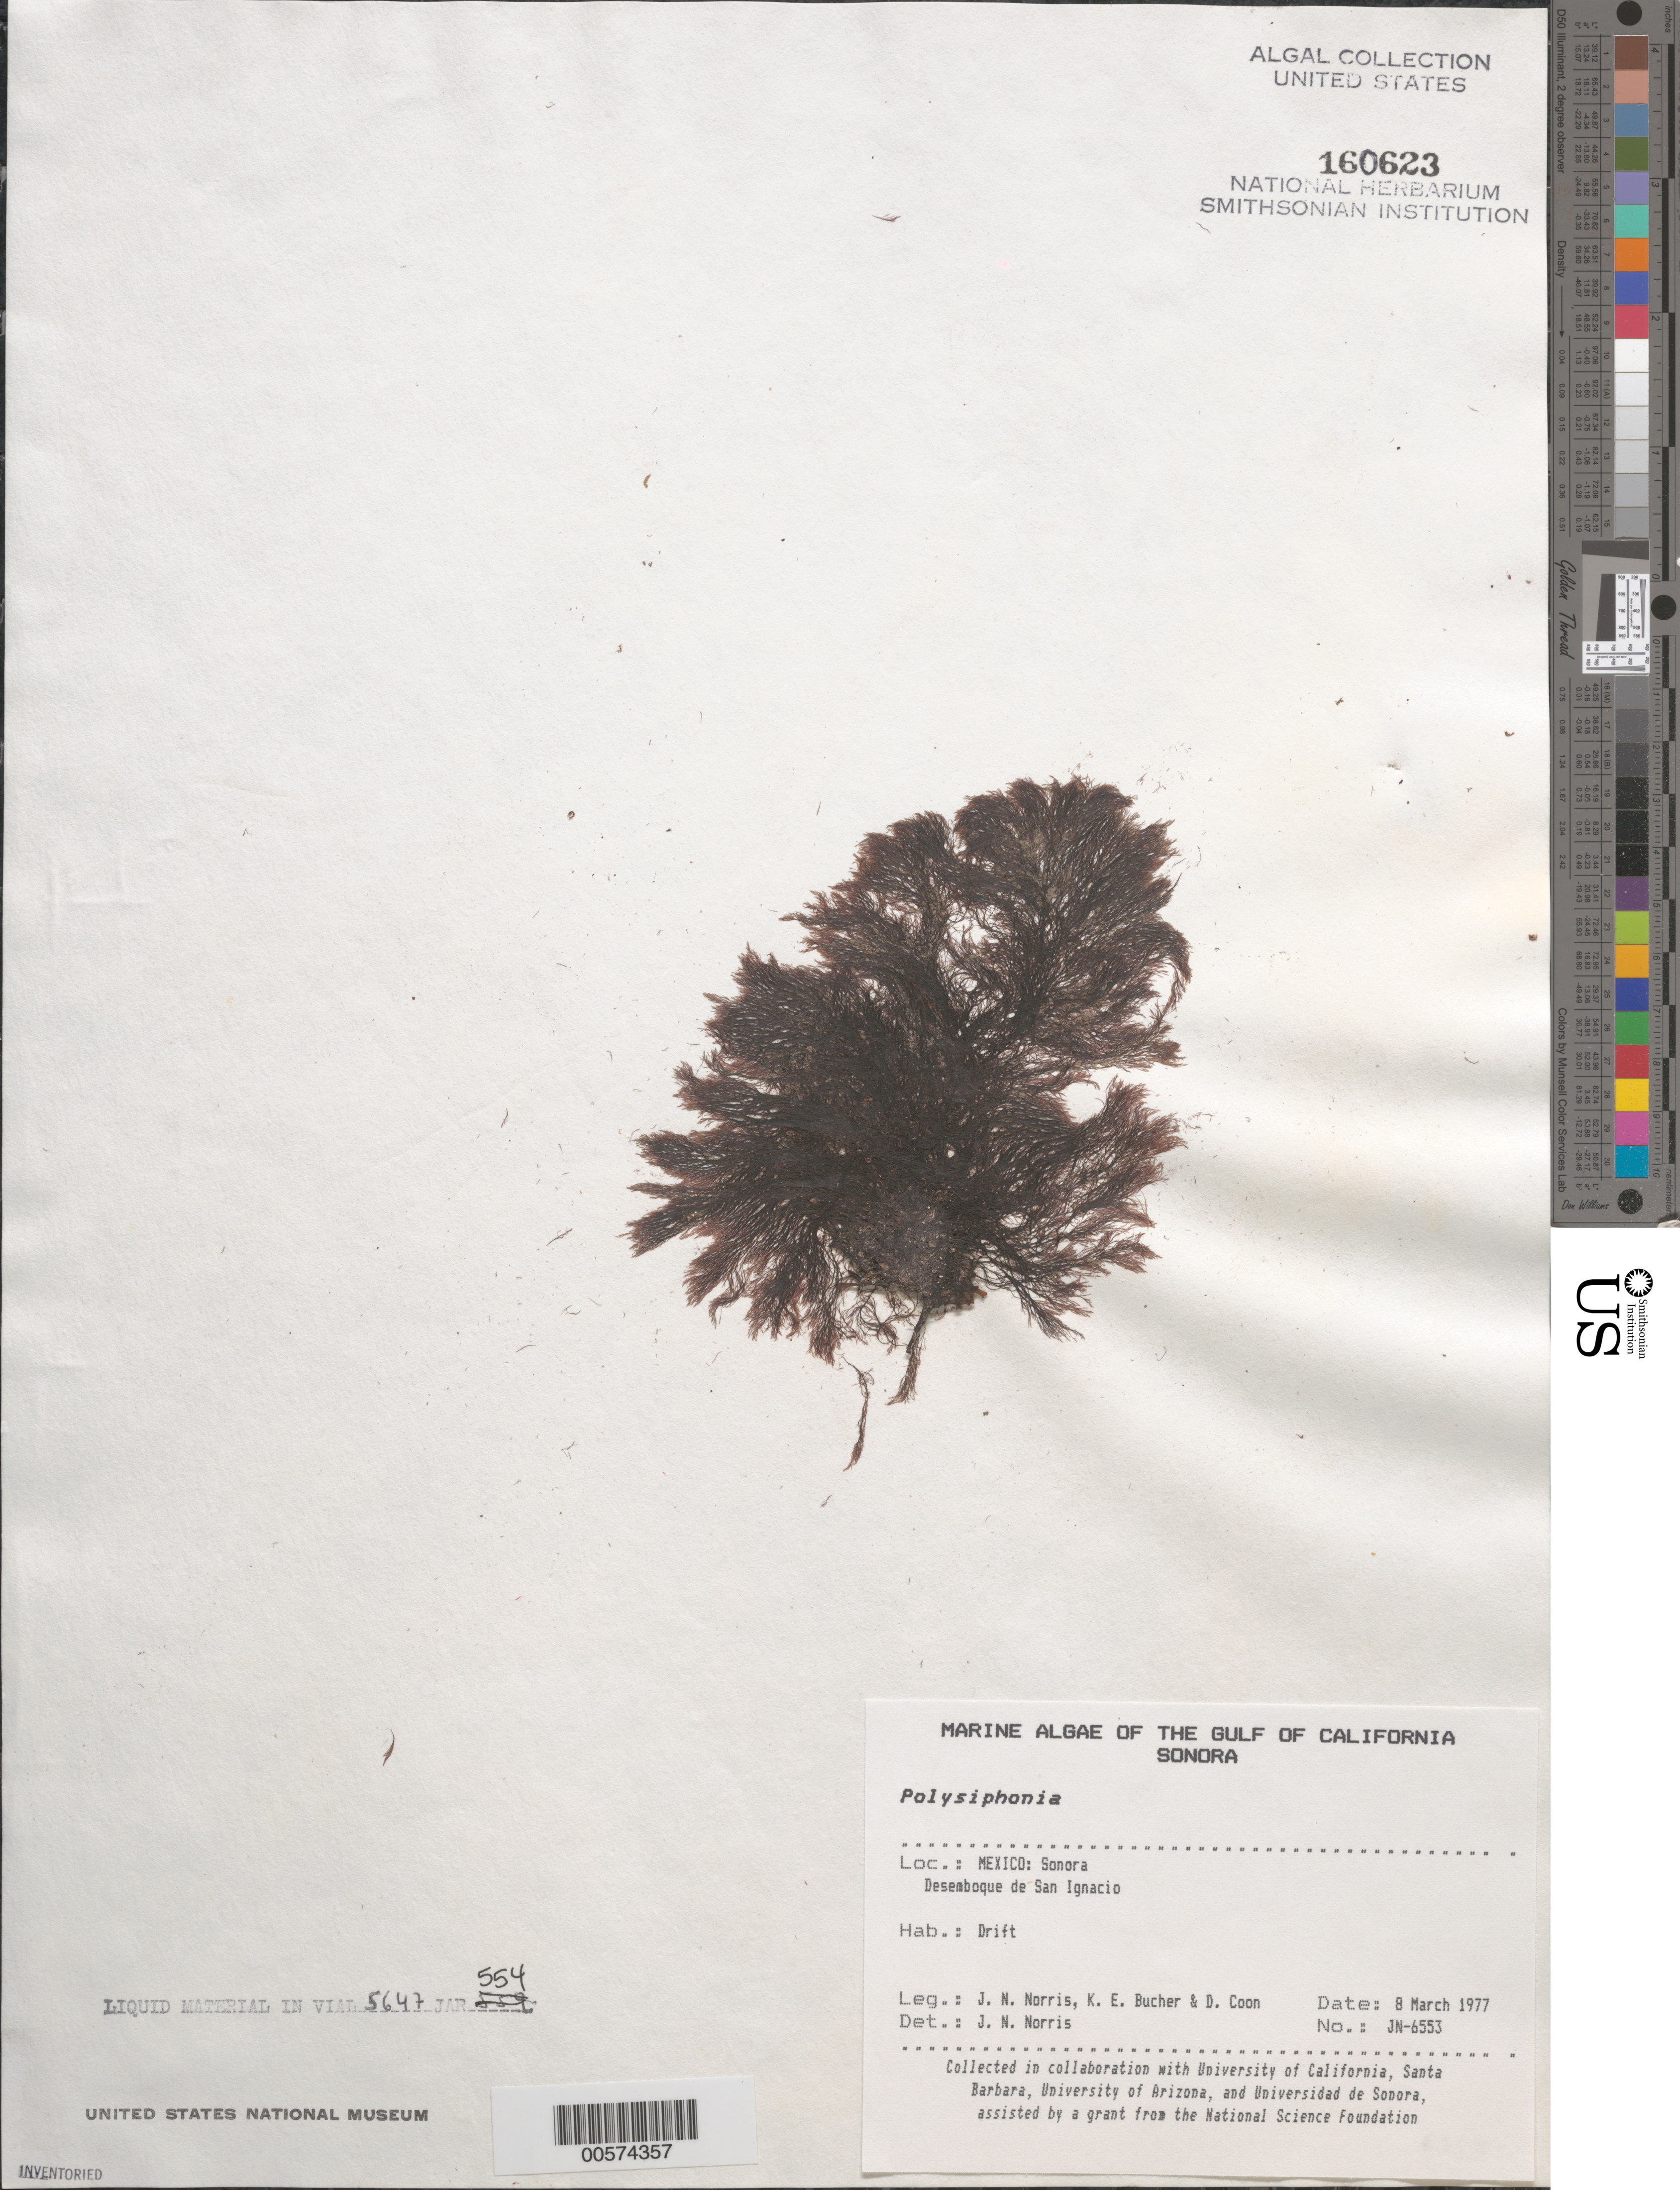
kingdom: Plantae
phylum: Rhodophyta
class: Florideophyceae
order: Ceramiales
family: Rhodomelaceae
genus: Polysiphonia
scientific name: Polysiphonia sp.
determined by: Norris, James N.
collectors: J. N. Norris, K. E. Bucher & D. Coon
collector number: JN-6553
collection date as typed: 08 Mar 1977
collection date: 1977-03-08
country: Mexico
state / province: Sonora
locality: Desemboque de San Ignacio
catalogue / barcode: US 160623